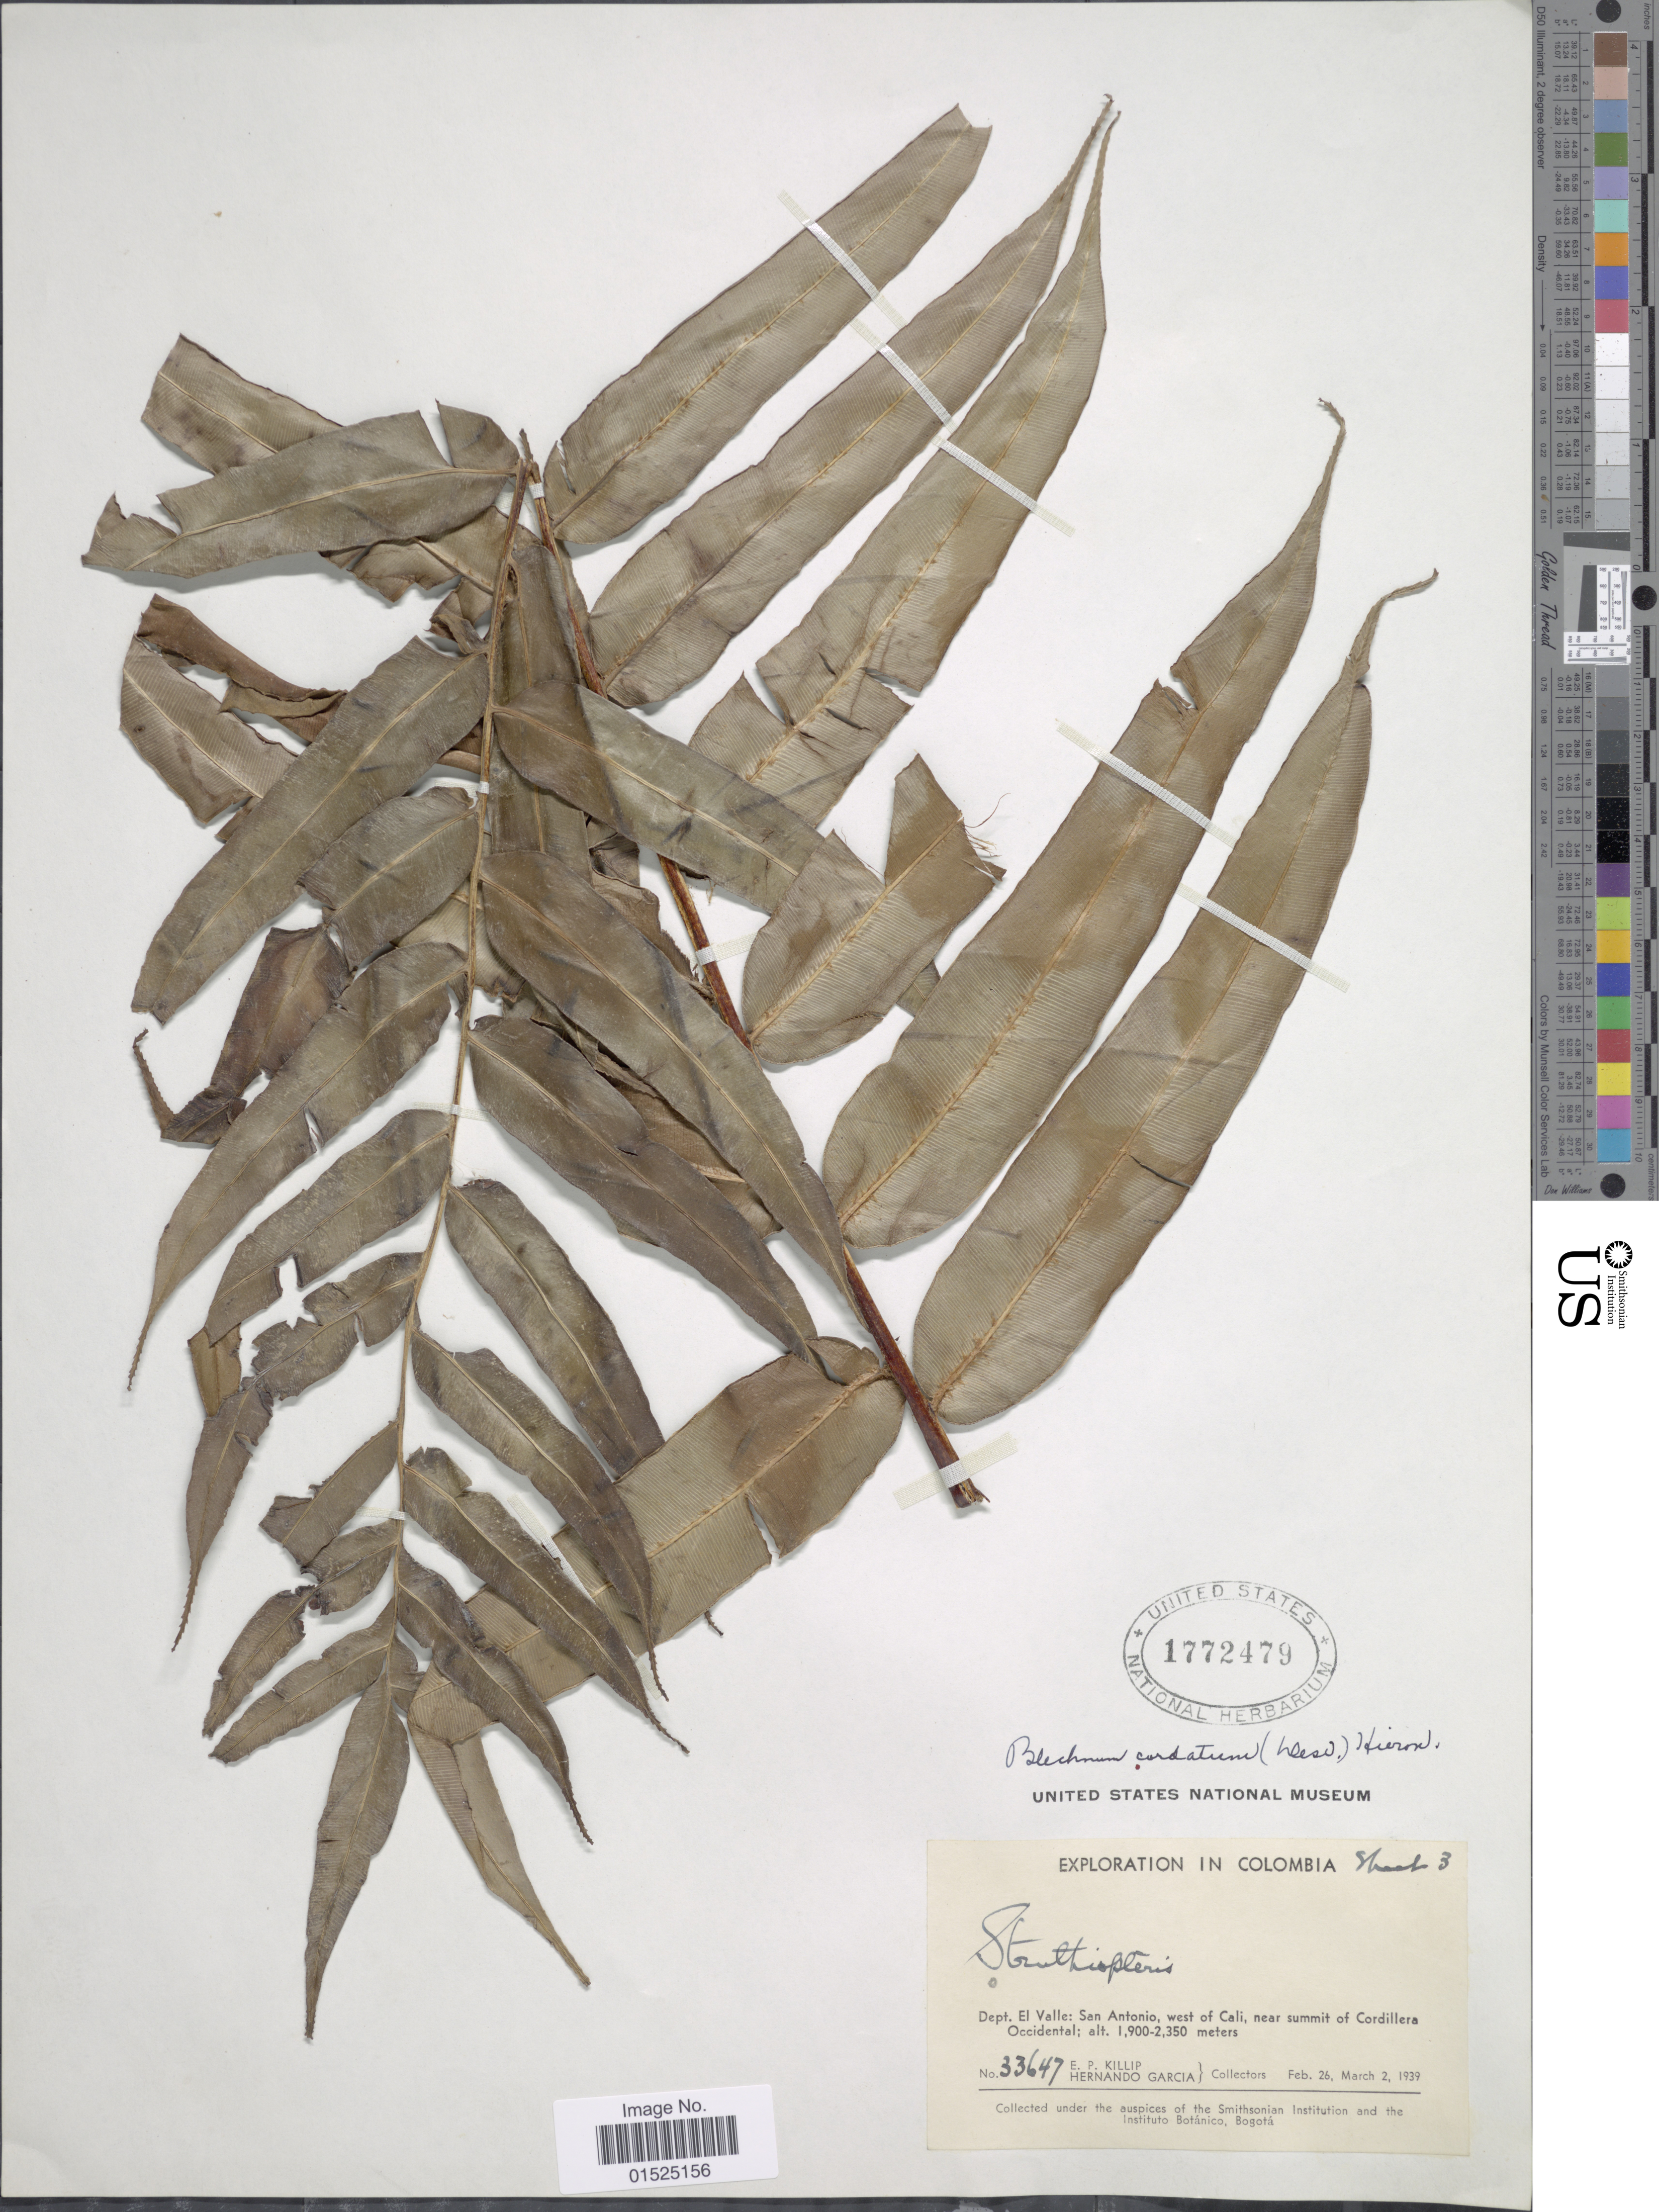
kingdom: Plantae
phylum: Tracheophyta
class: Polypodiopsida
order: Polypodiales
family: Blechnaceae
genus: Blechnum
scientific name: Blechnum arborescens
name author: (Klotzsch) Hieron.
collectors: E. P. Killip & H. Garcia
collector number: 33647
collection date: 1939-02-26/1939-03-02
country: Colombia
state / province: Valle del Cauca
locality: Dept. El Valle: San Antonio, west of Cali, near summit of Cordillera Occidental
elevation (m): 1900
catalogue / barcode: US 1772479